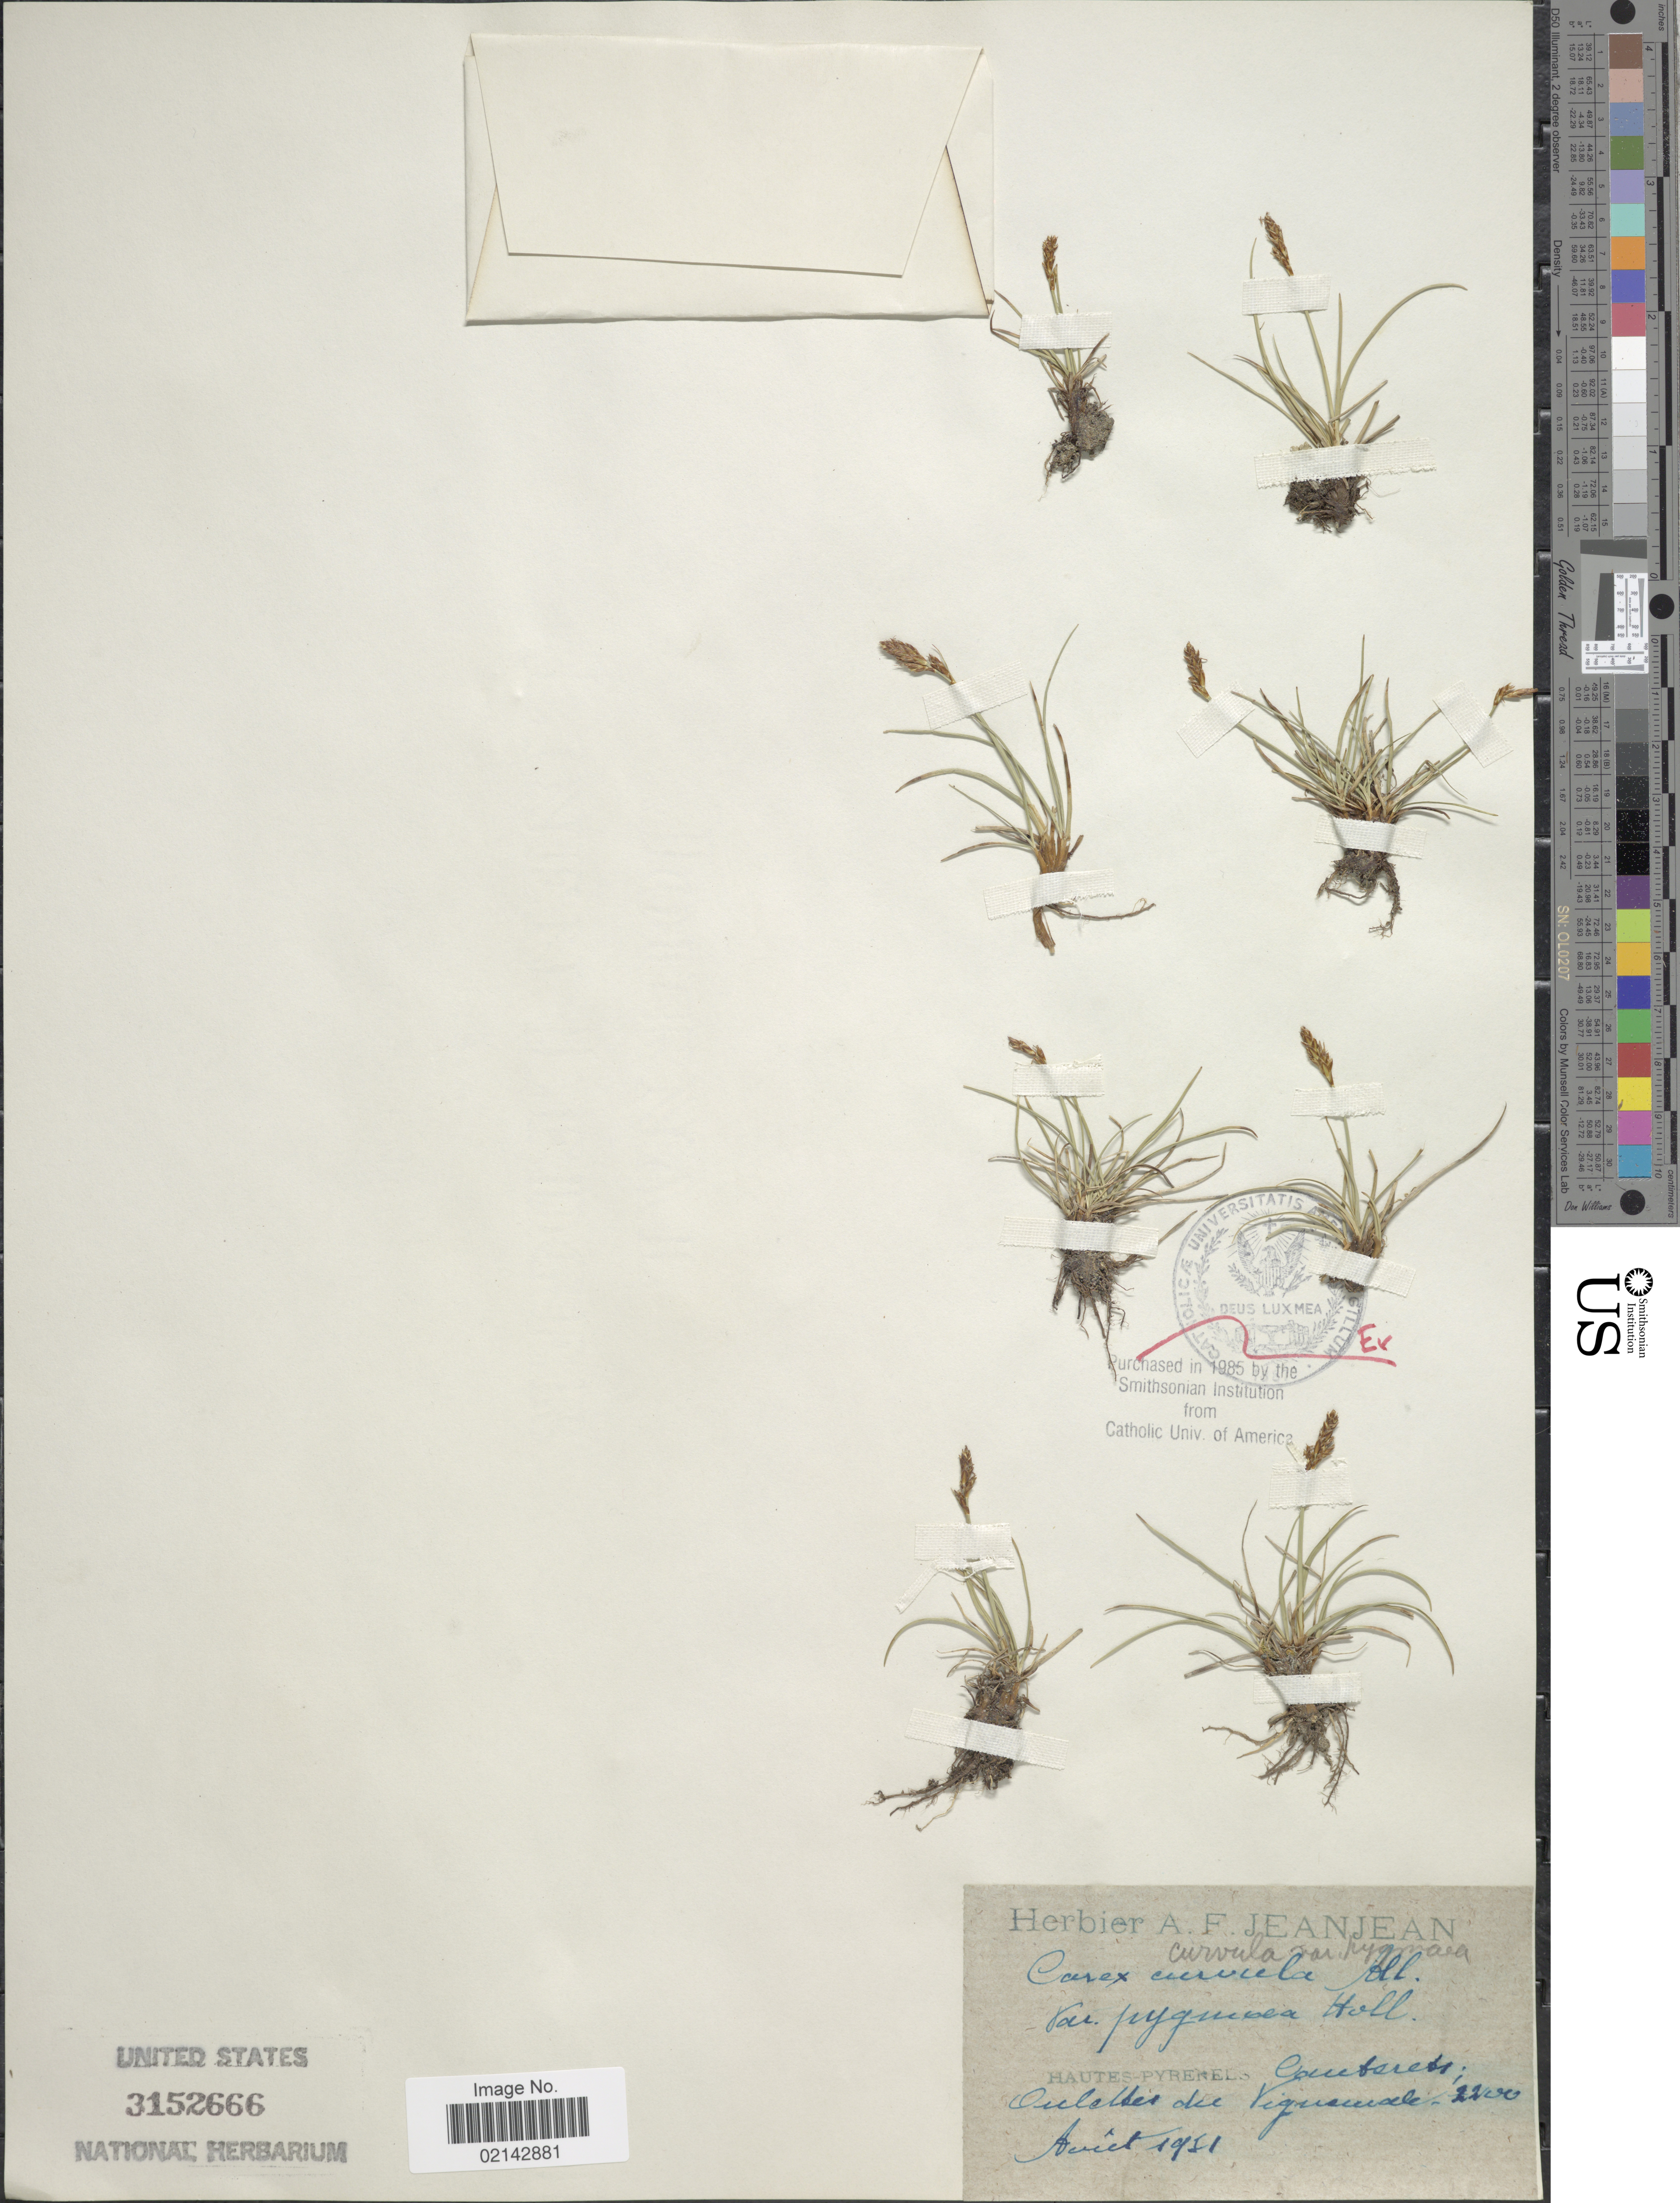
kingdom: Plantae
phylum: Tracheophyta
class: Liliopsida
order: Poales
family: Cyperaceae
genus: Carex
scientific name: Carex curvula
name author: All.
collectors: Ex Herb. A. F. Jeanjean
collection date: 1951-08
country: France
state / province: Occitanie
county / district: Hautes-Pyrénées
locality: Haute-Pyrenees, Goutsiebs: Oulettes du Viguamale. [interpreted]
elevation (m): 671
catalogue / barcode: US 3152666